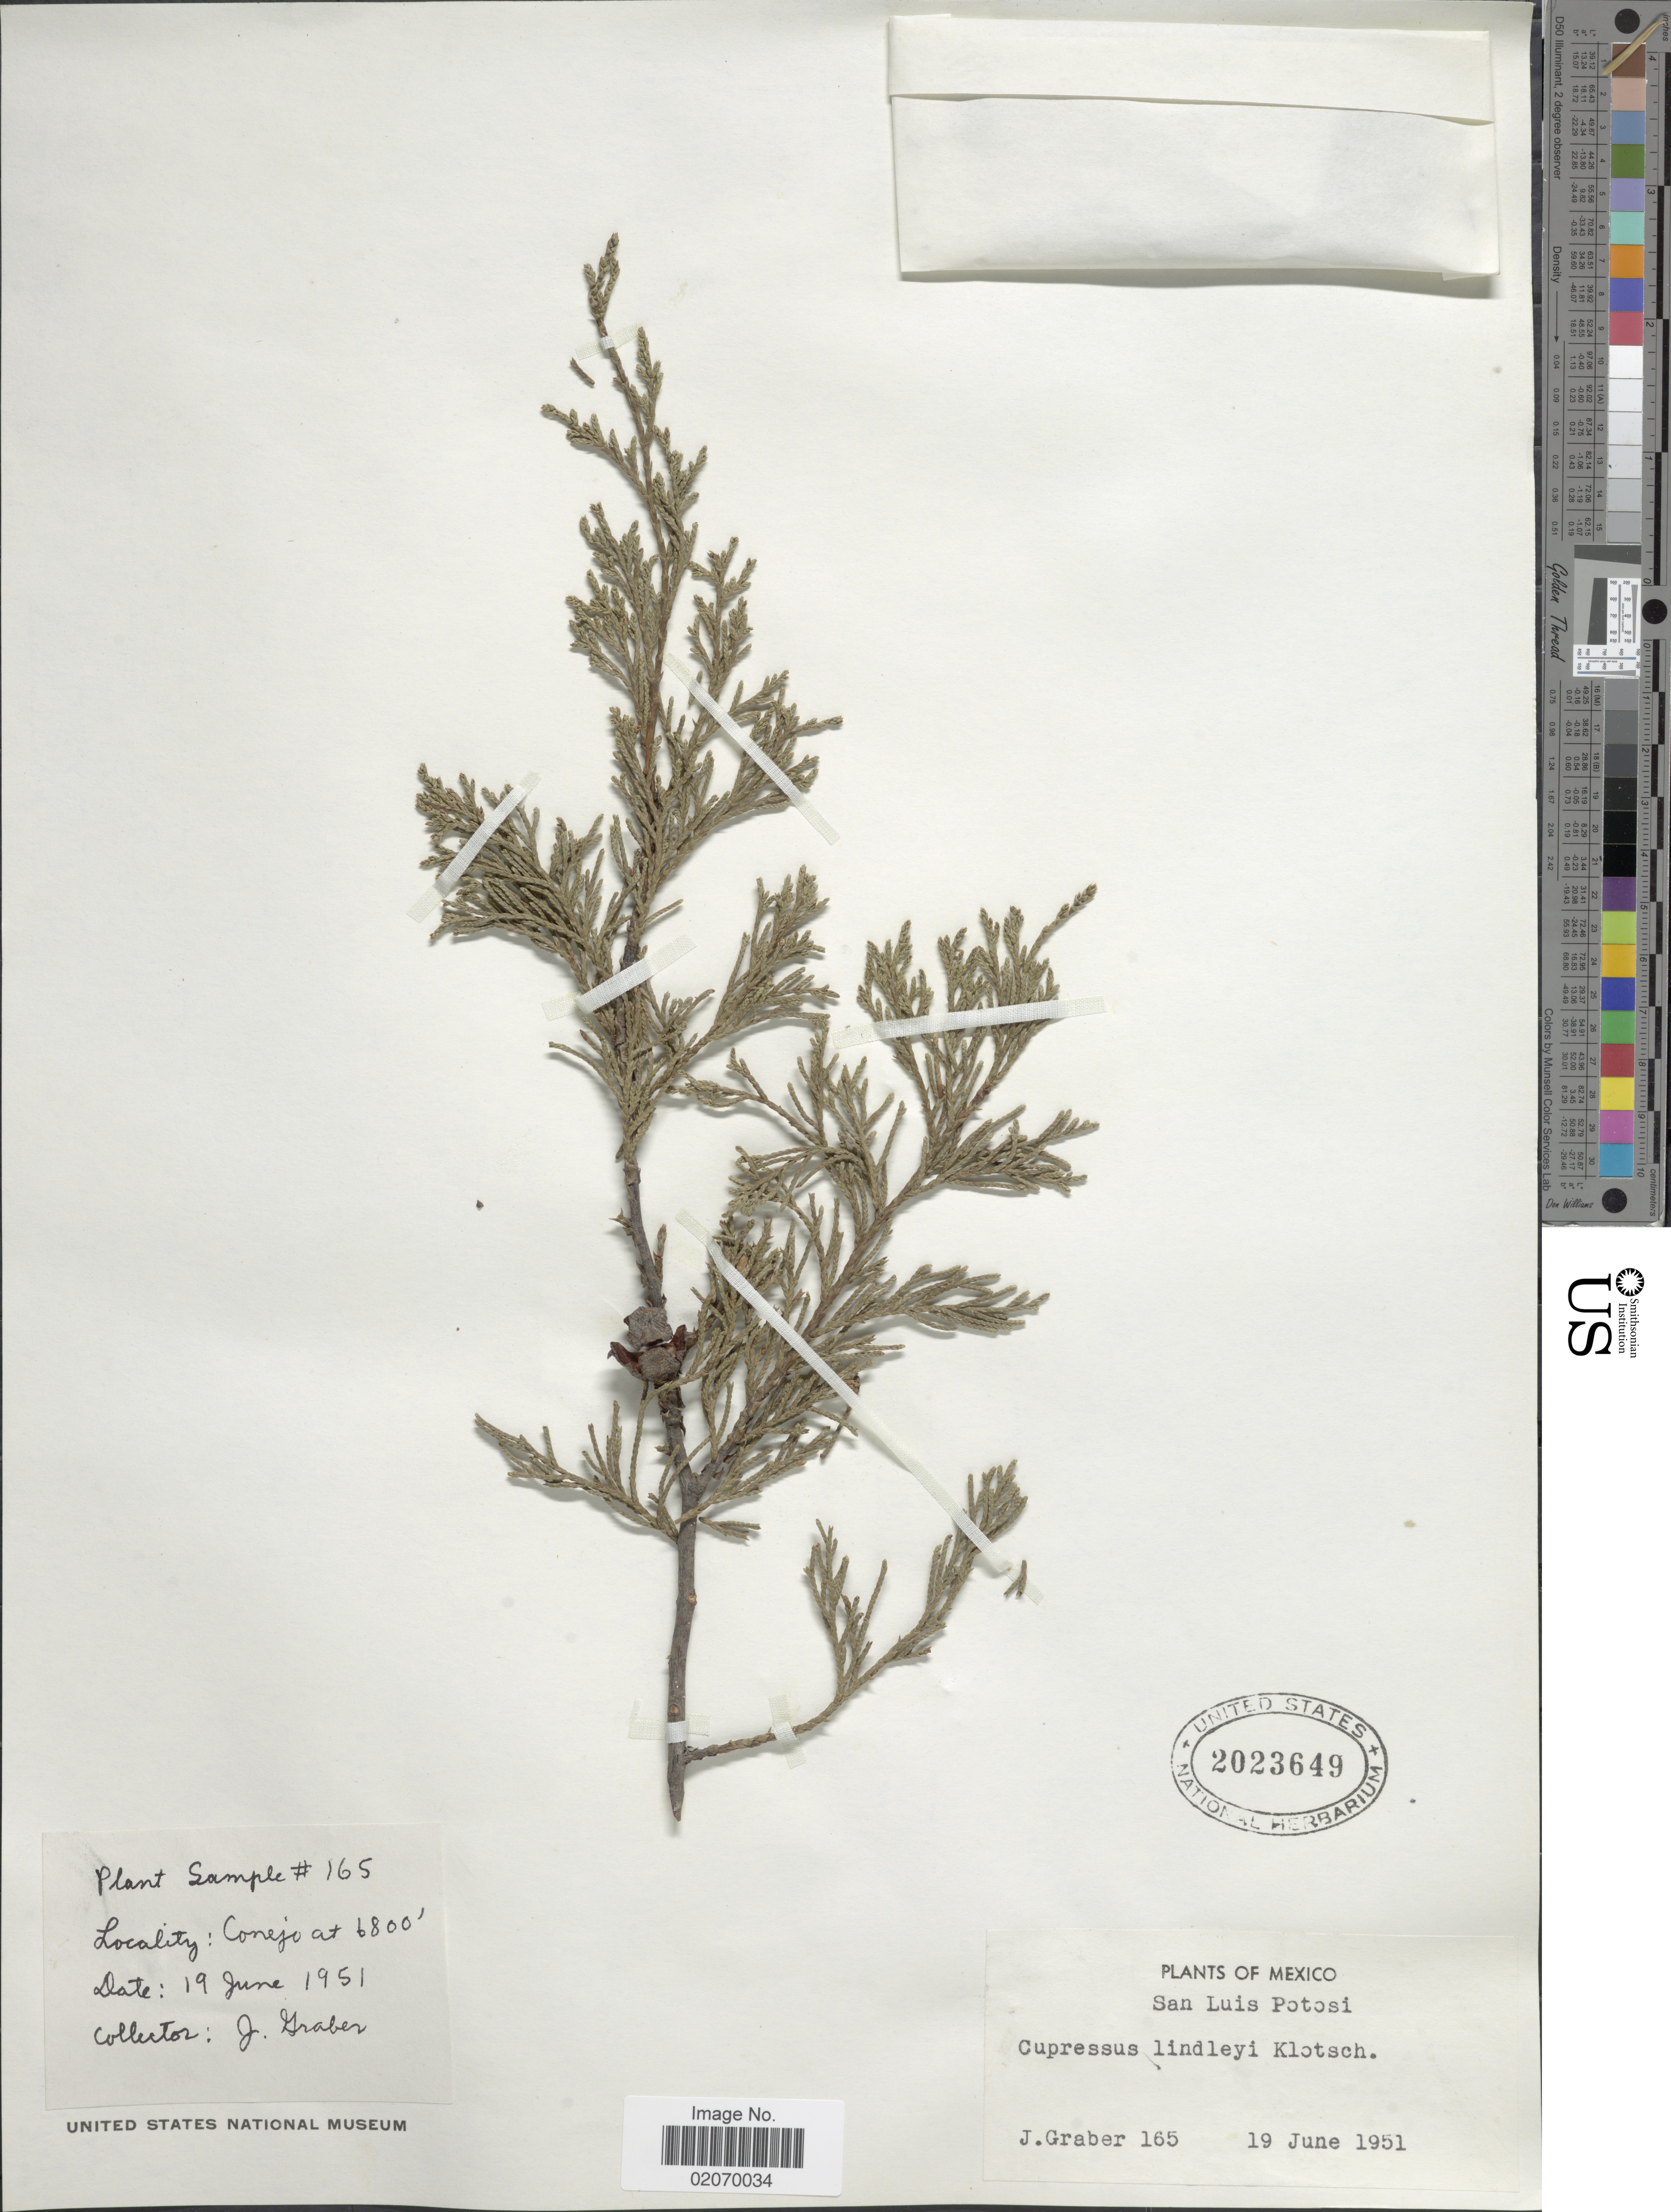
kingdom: Plantae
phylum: Tracheophyta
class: Pinopsida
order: Pinales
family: Cupressaceae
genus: Hesperocyparis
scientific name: Hesperocyparis lusitanica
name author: (Miller) Bartel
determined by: (US) Smithsonian Institution - National Museum of Natural History - Department of Botany (UNITED STATES)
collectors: J. Graber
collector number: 165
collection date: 1951-06-19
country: Mexico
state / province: San Luis Potosí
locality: Conejo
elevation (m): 2073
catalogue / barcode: US 2023649